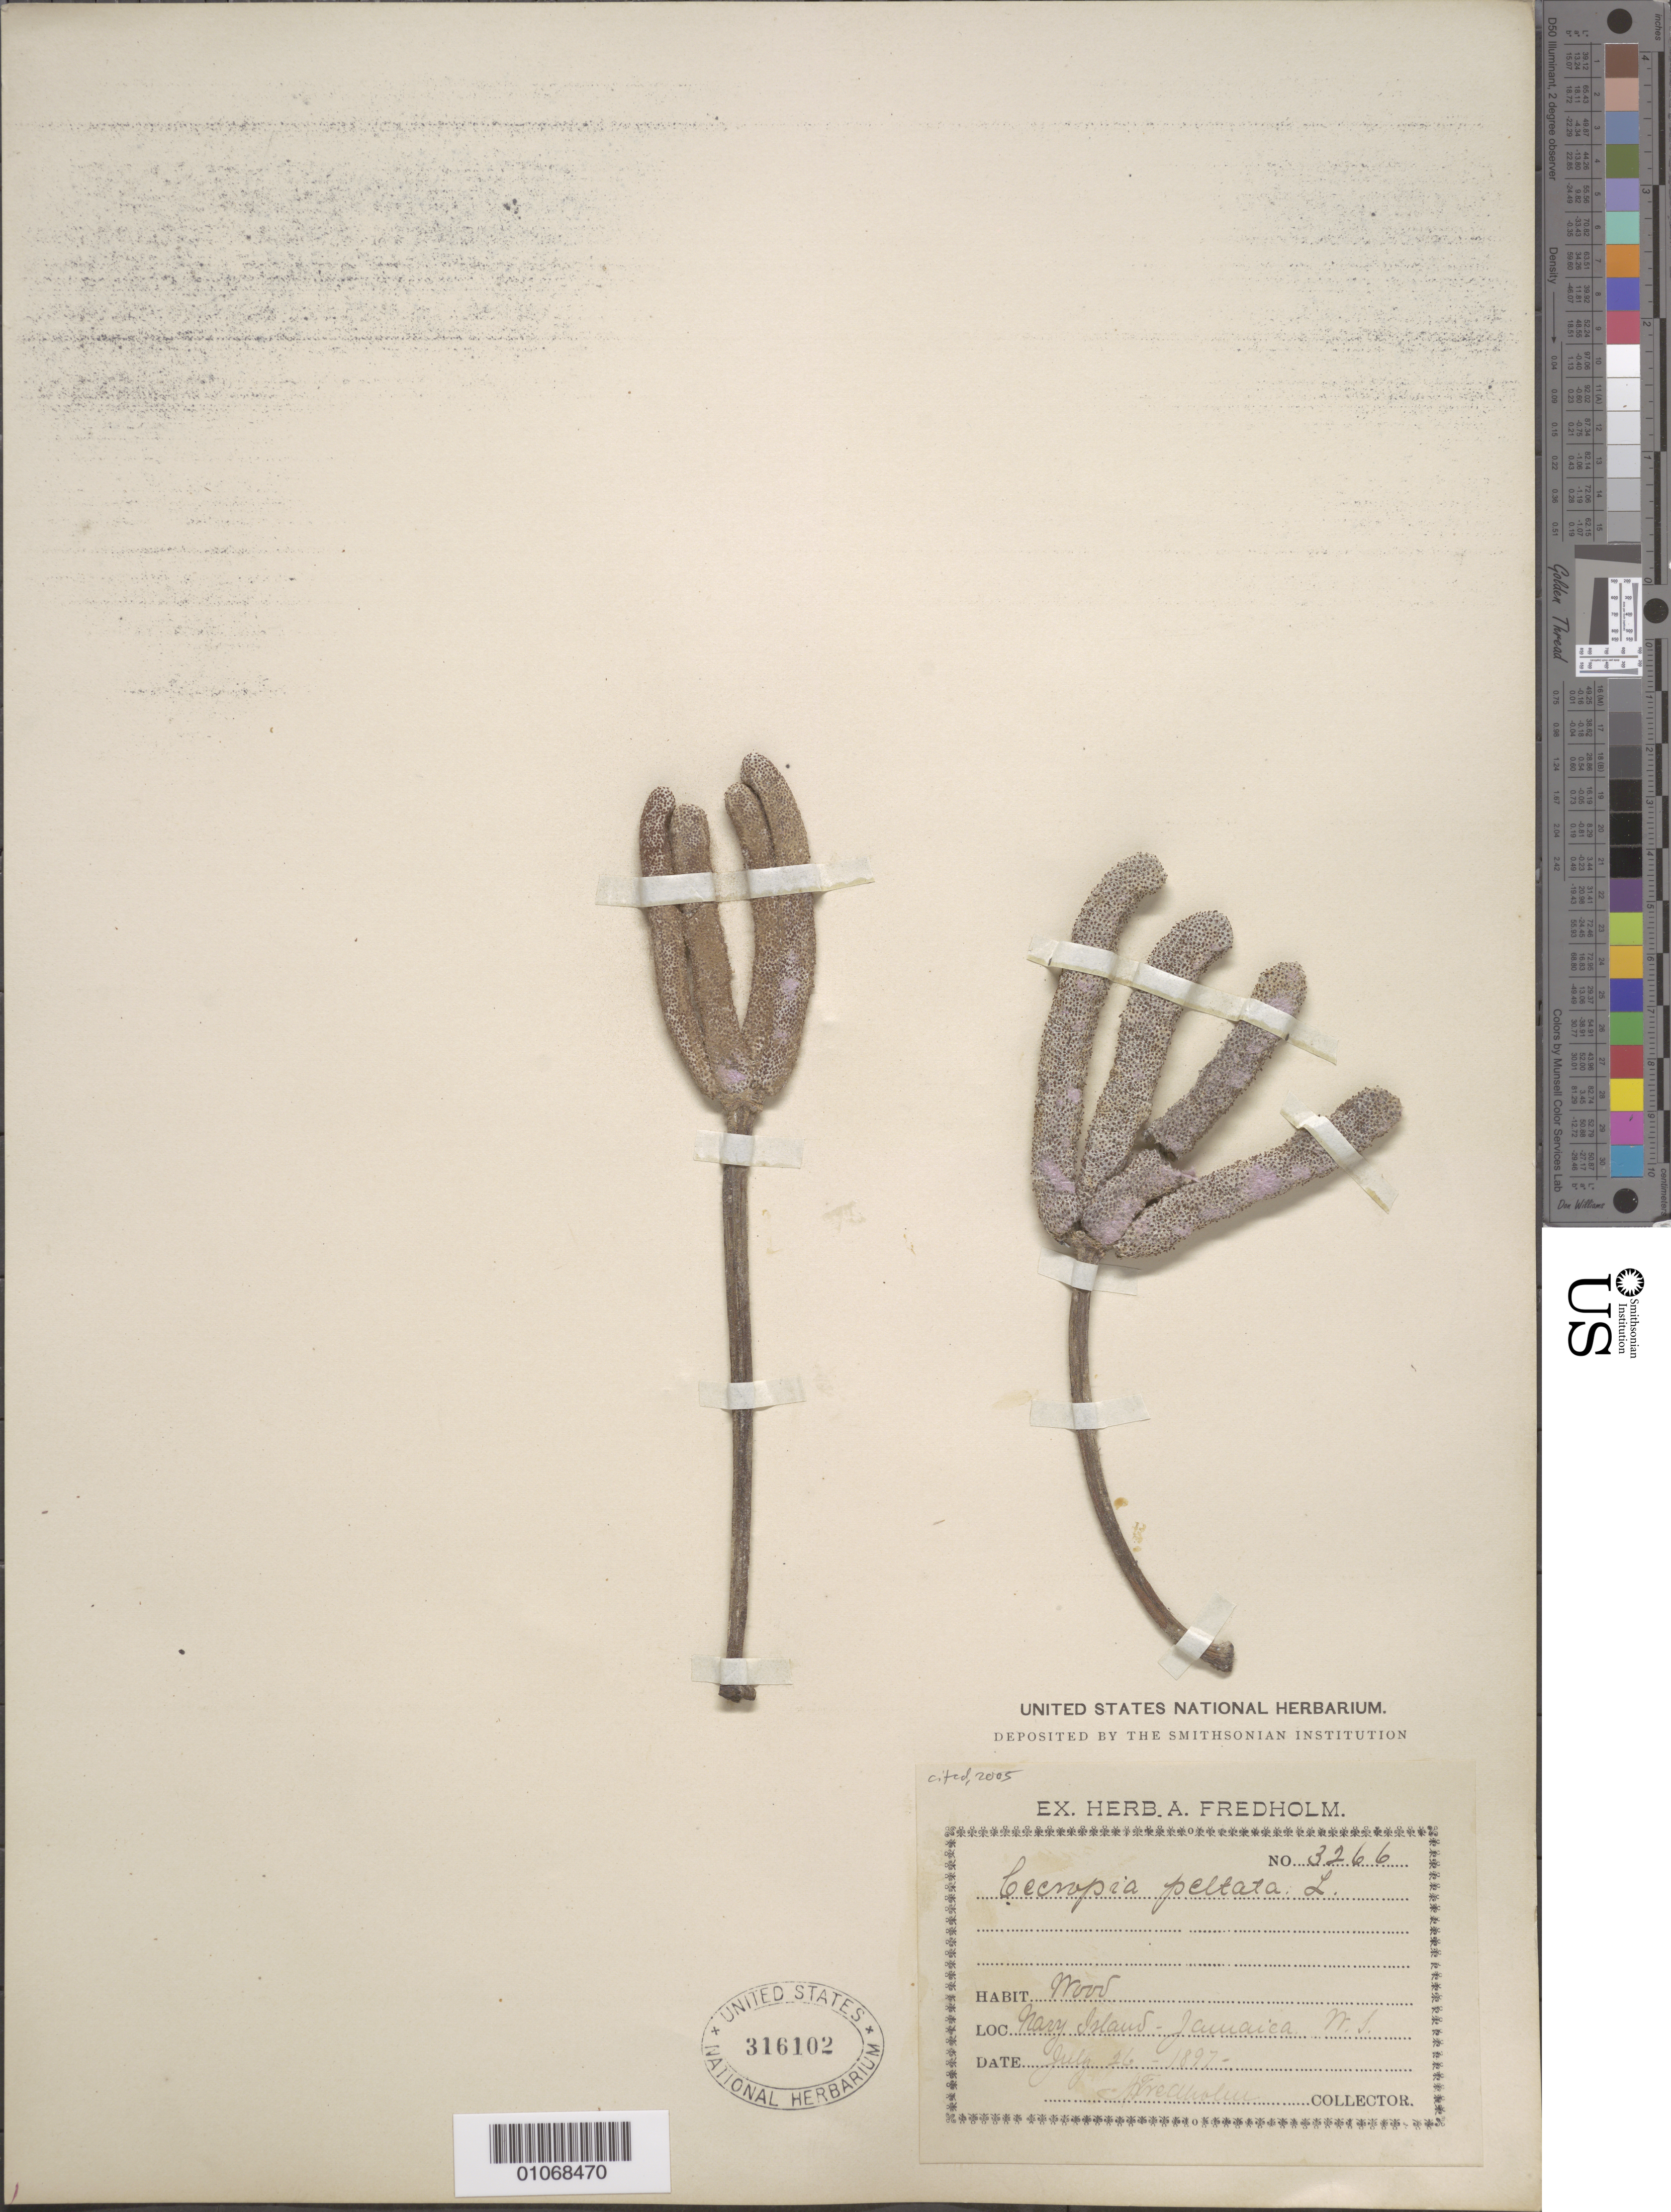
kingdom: Plantae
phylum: Tracheophyta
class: Magnoliopsida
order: Rosales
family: Urticaceae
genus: Cecropia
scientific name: Cecropia peltata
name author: L.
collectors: A. Fredholm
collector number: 3266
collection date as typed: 26 Jul 1897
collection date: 1897-07-26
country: Jamaica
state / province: Saint Mary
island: Jamaica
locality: In woods.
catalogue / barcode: US 316102